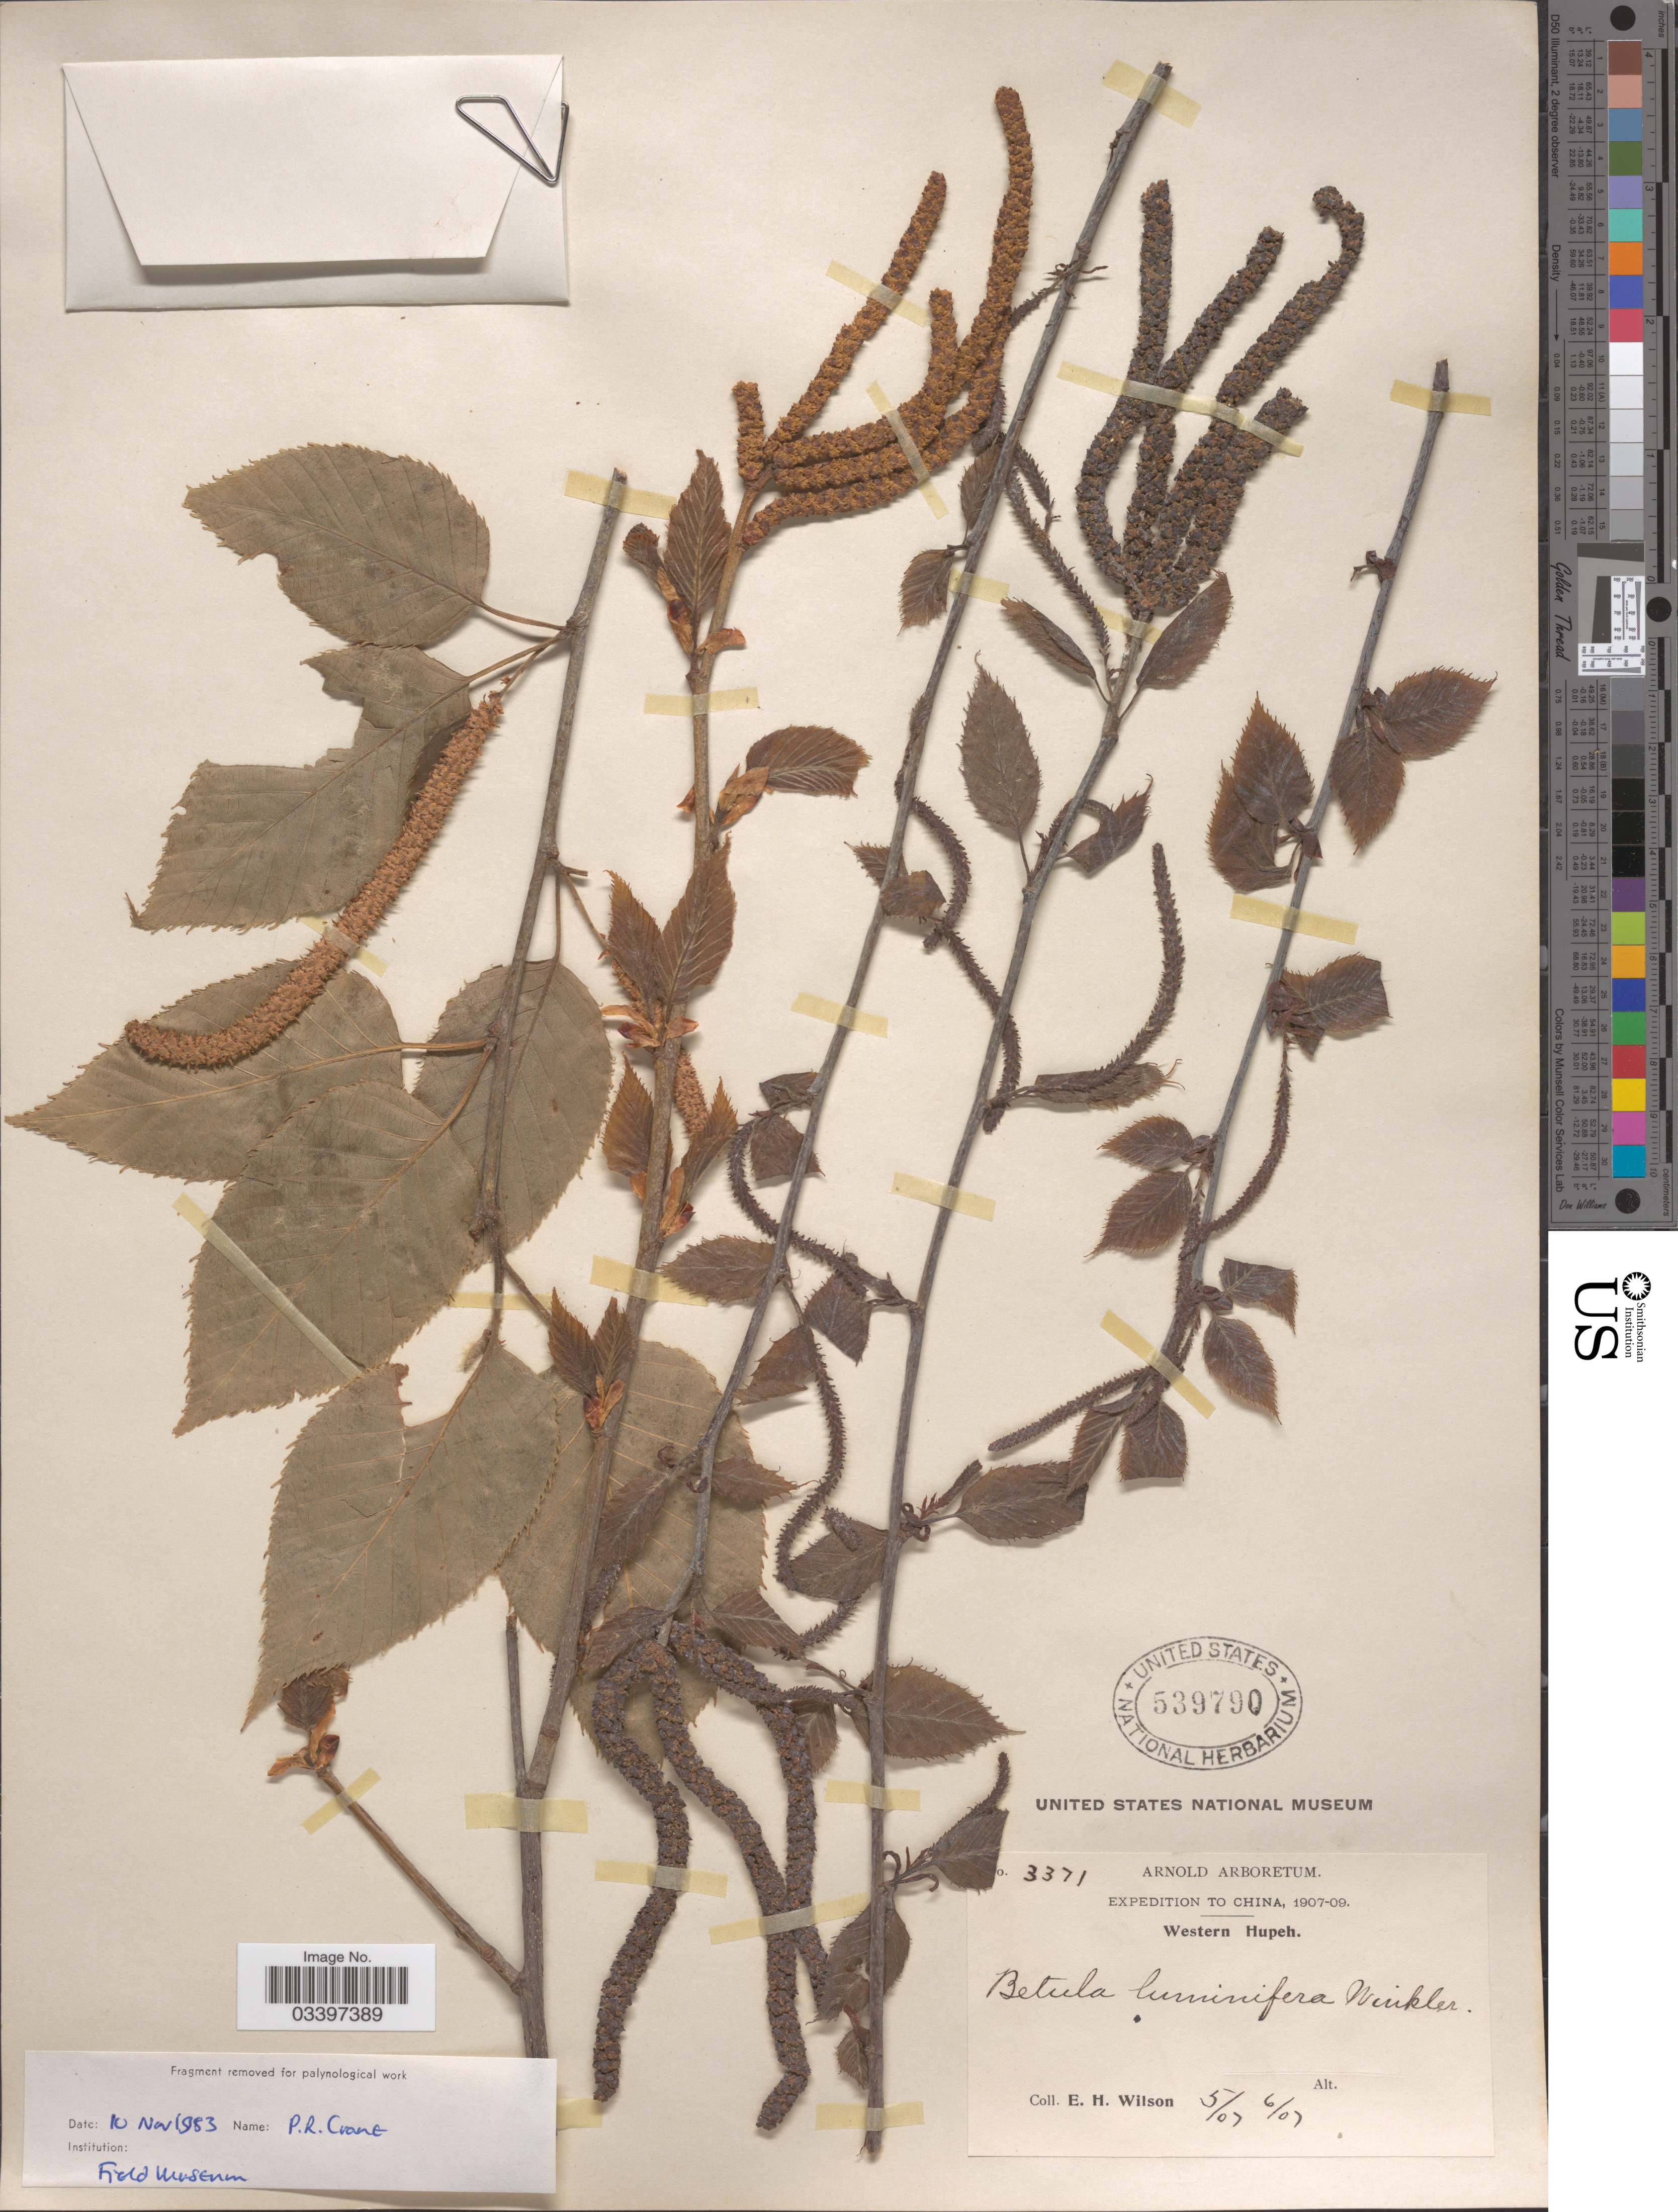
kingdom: Plantae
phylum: Tracheophyta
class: Magnoliopsida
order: Fagales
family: Betulaceae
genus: Betula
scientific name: Betula luminifera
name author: H.J.P. Winkl.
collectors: E. Wilson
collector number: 3371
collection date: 1907-05/1907-06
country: China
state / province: Hubei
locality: Western Hupeh.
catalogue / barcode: US 539790